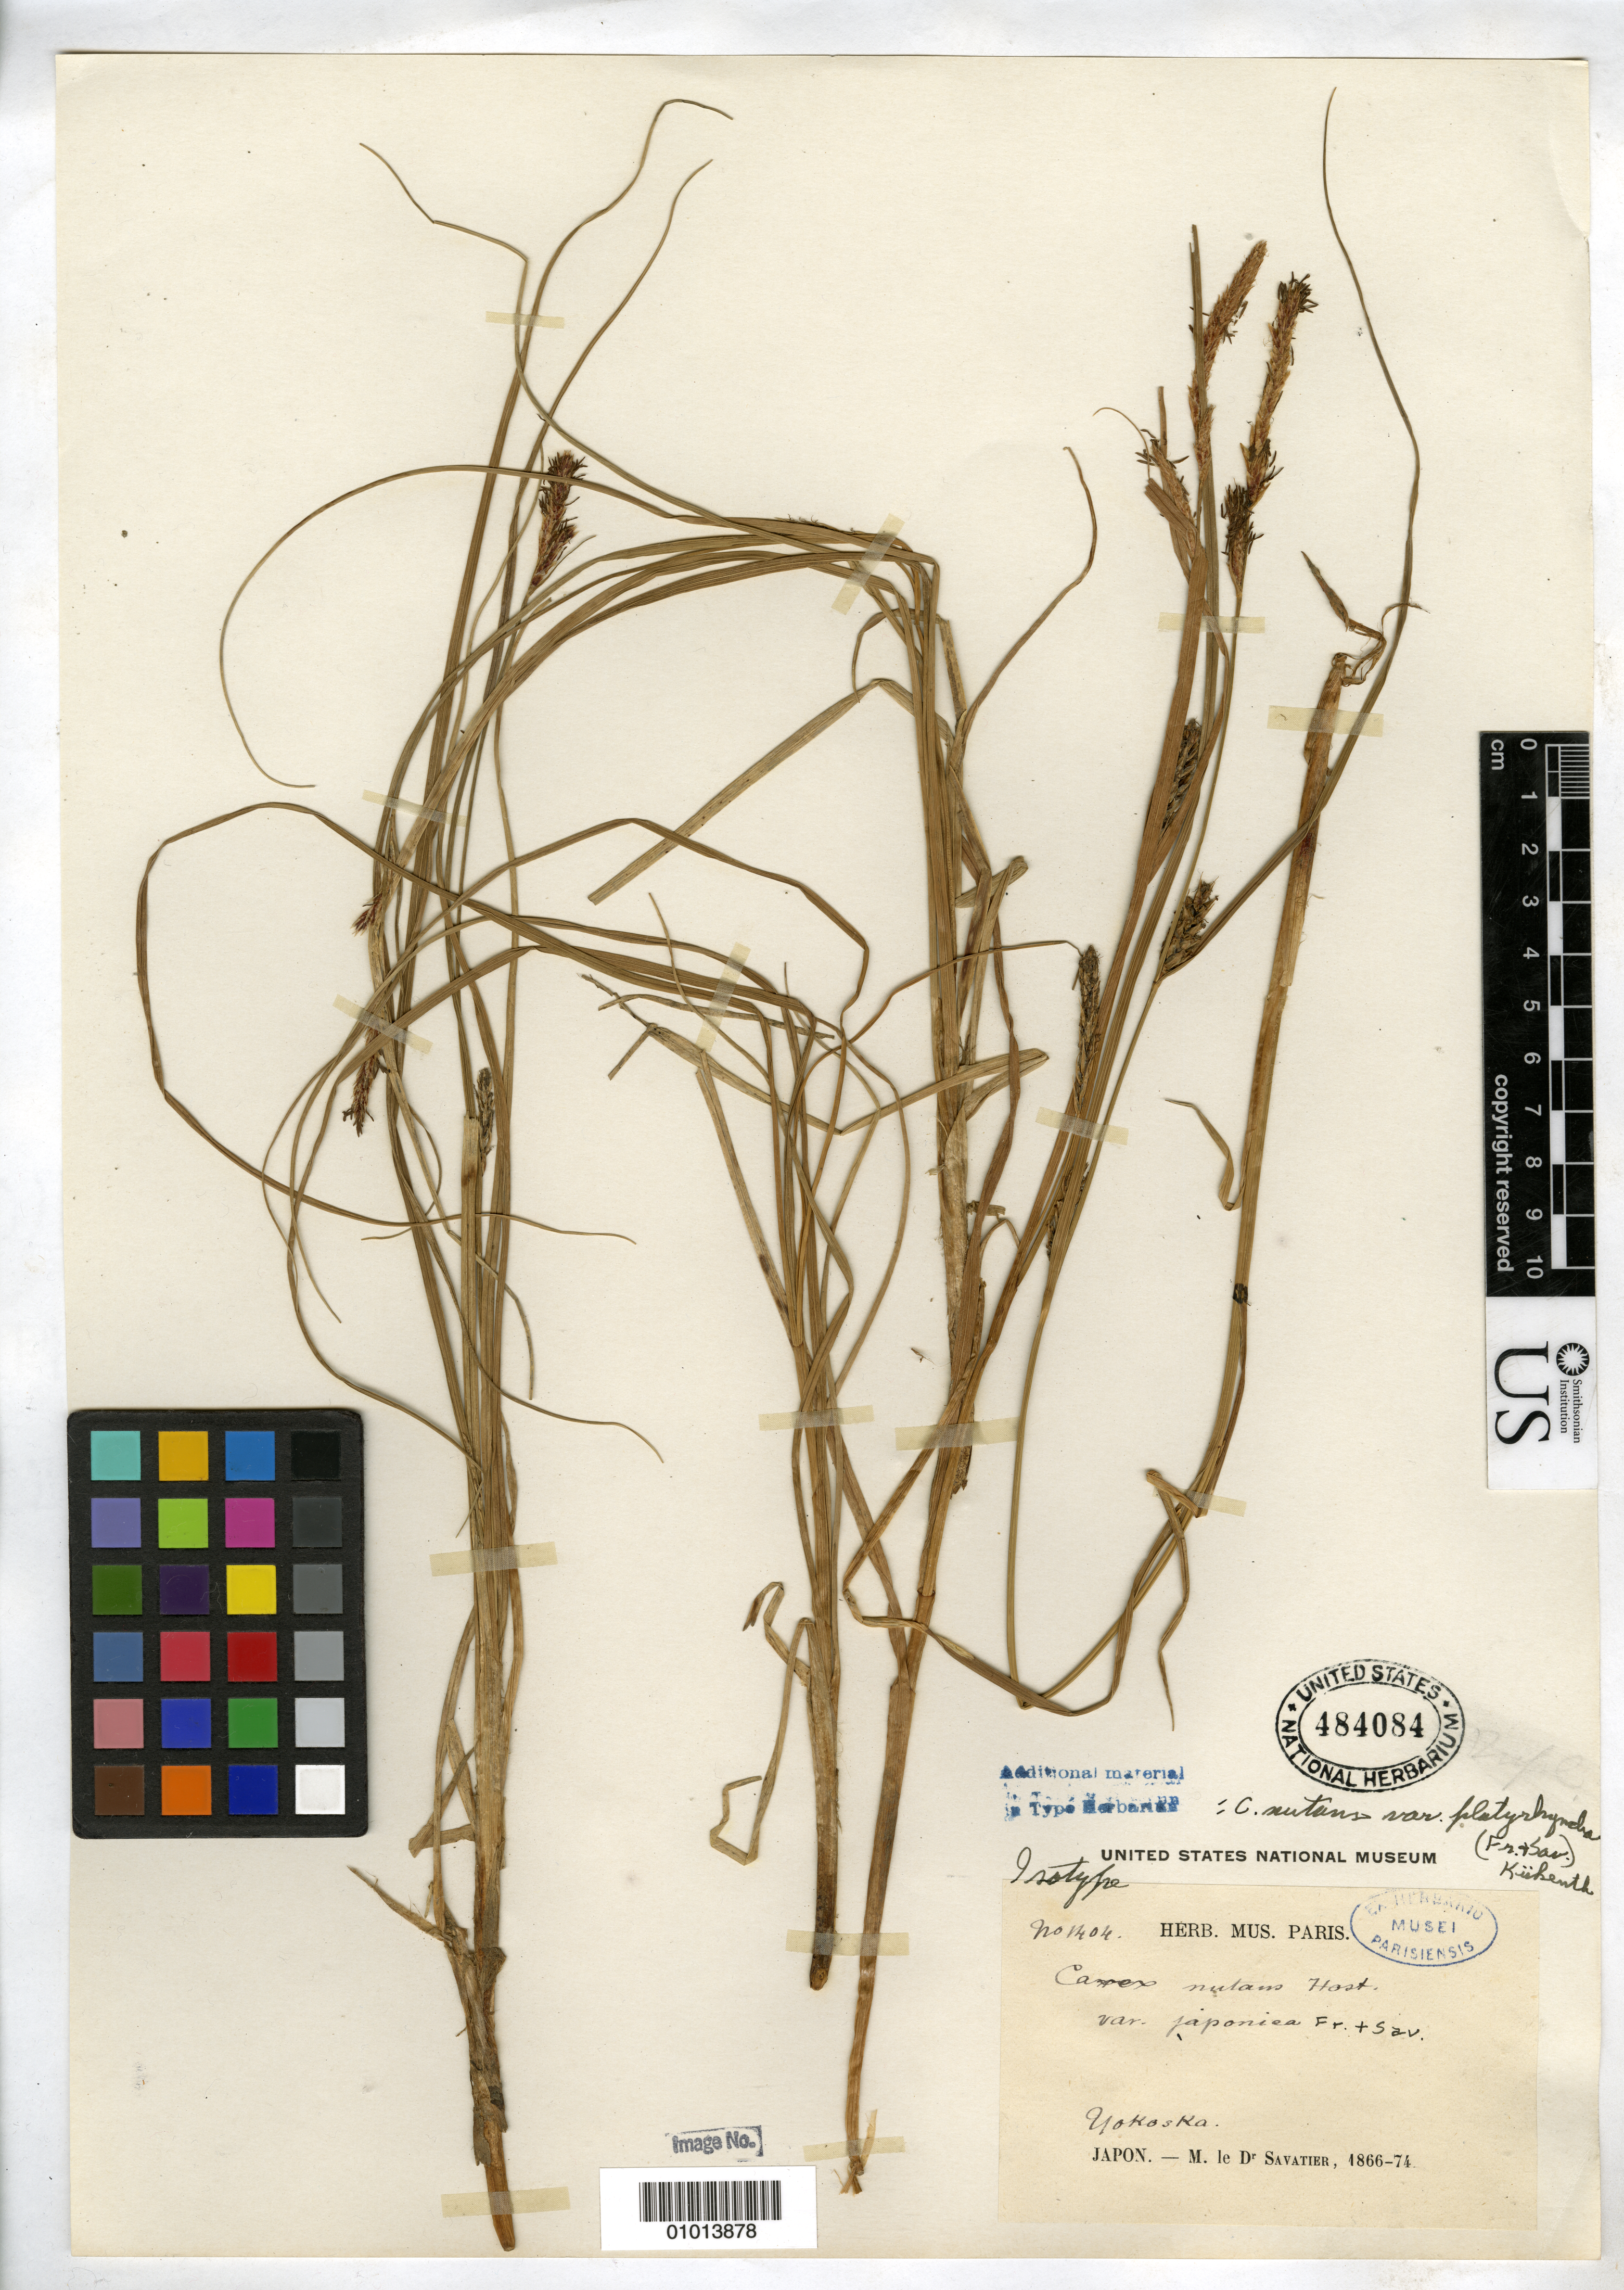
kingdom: Plantae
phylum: Tracheophyta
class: Liliopsida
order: Poales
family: Cyperaceae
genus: Carex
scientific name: Carex nutans var. japonica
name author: Franch. & Sav.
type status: Type Material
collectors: P. Savatier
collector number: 1404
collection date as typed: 1866 to -- --- 1874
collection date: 1866/1874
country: Japan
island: Honshu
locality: Yokosuka.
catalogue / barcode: US 484084